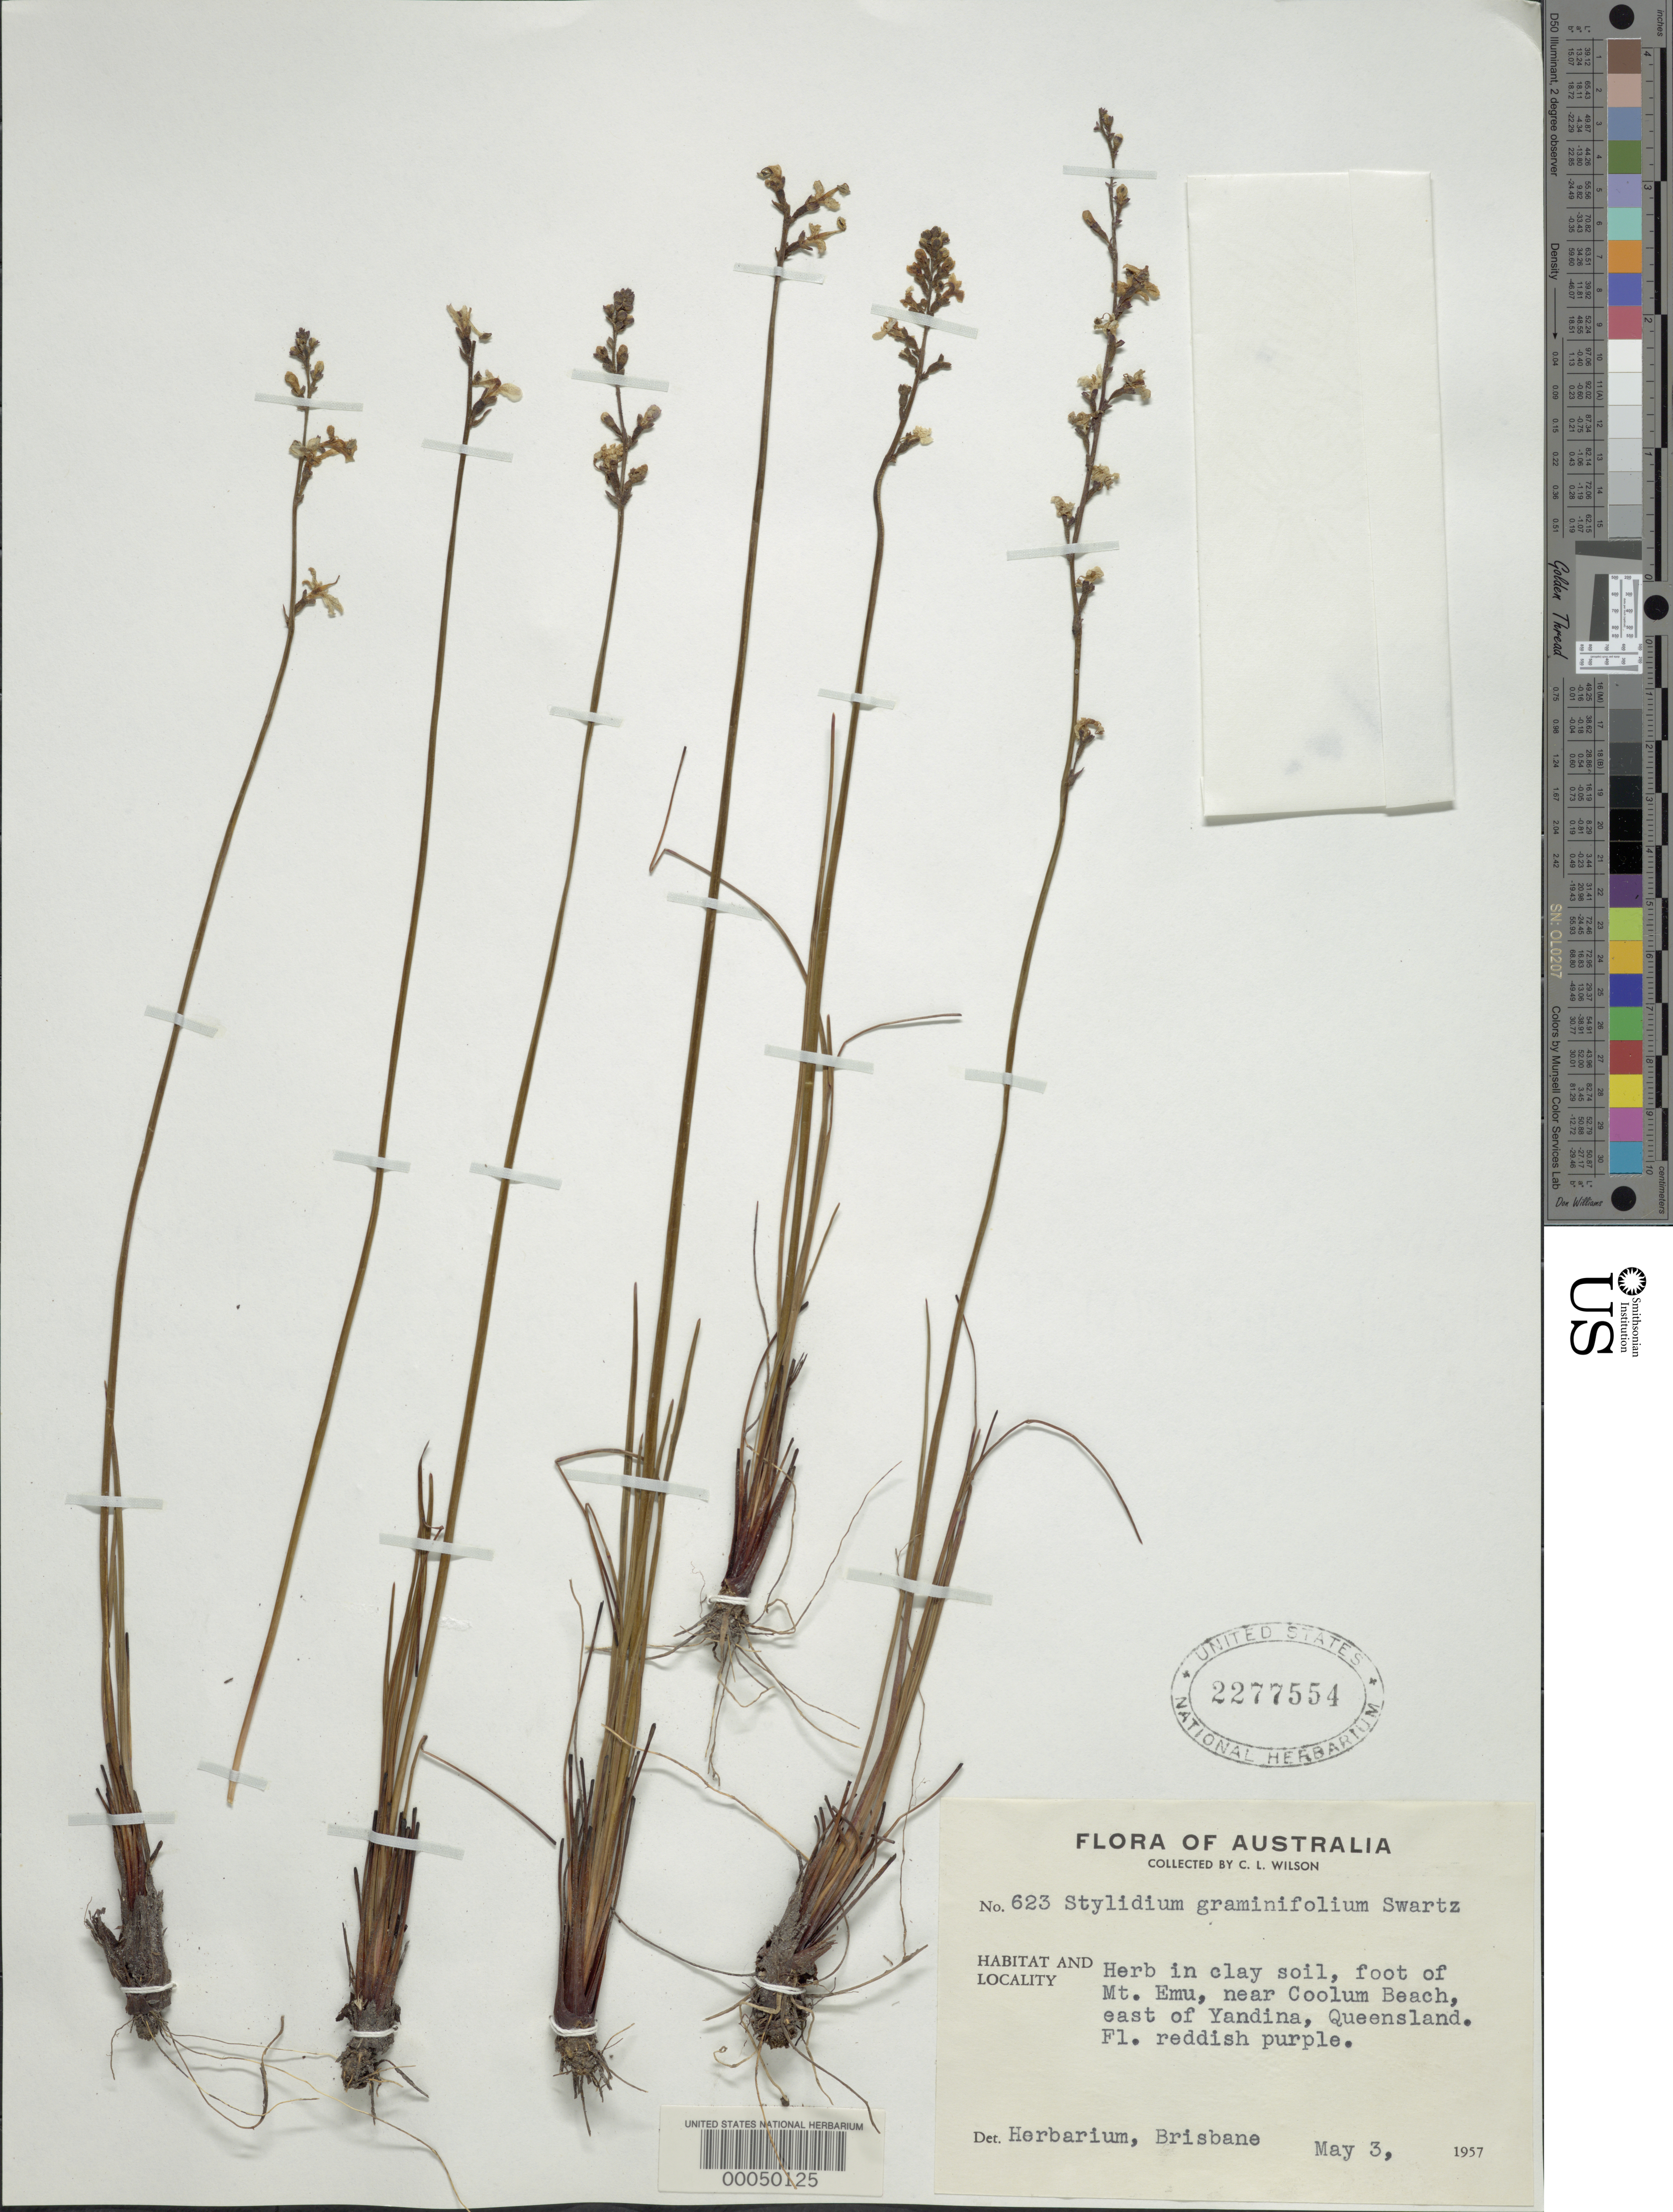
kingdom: Plantae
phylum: Tracheophyta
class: Magnoliopsida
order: Asterales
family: Stylidiaceae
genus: Stylidium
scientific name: Stylidium graminifolium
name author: Sw. ex Willd.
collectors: C. L. Wilson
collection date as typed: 03 May 1957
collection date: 1957-05-03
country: Australia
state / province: Queensland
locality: Foot of mt. emu, near coolum beach, e of yandina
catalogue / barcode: US 2277554